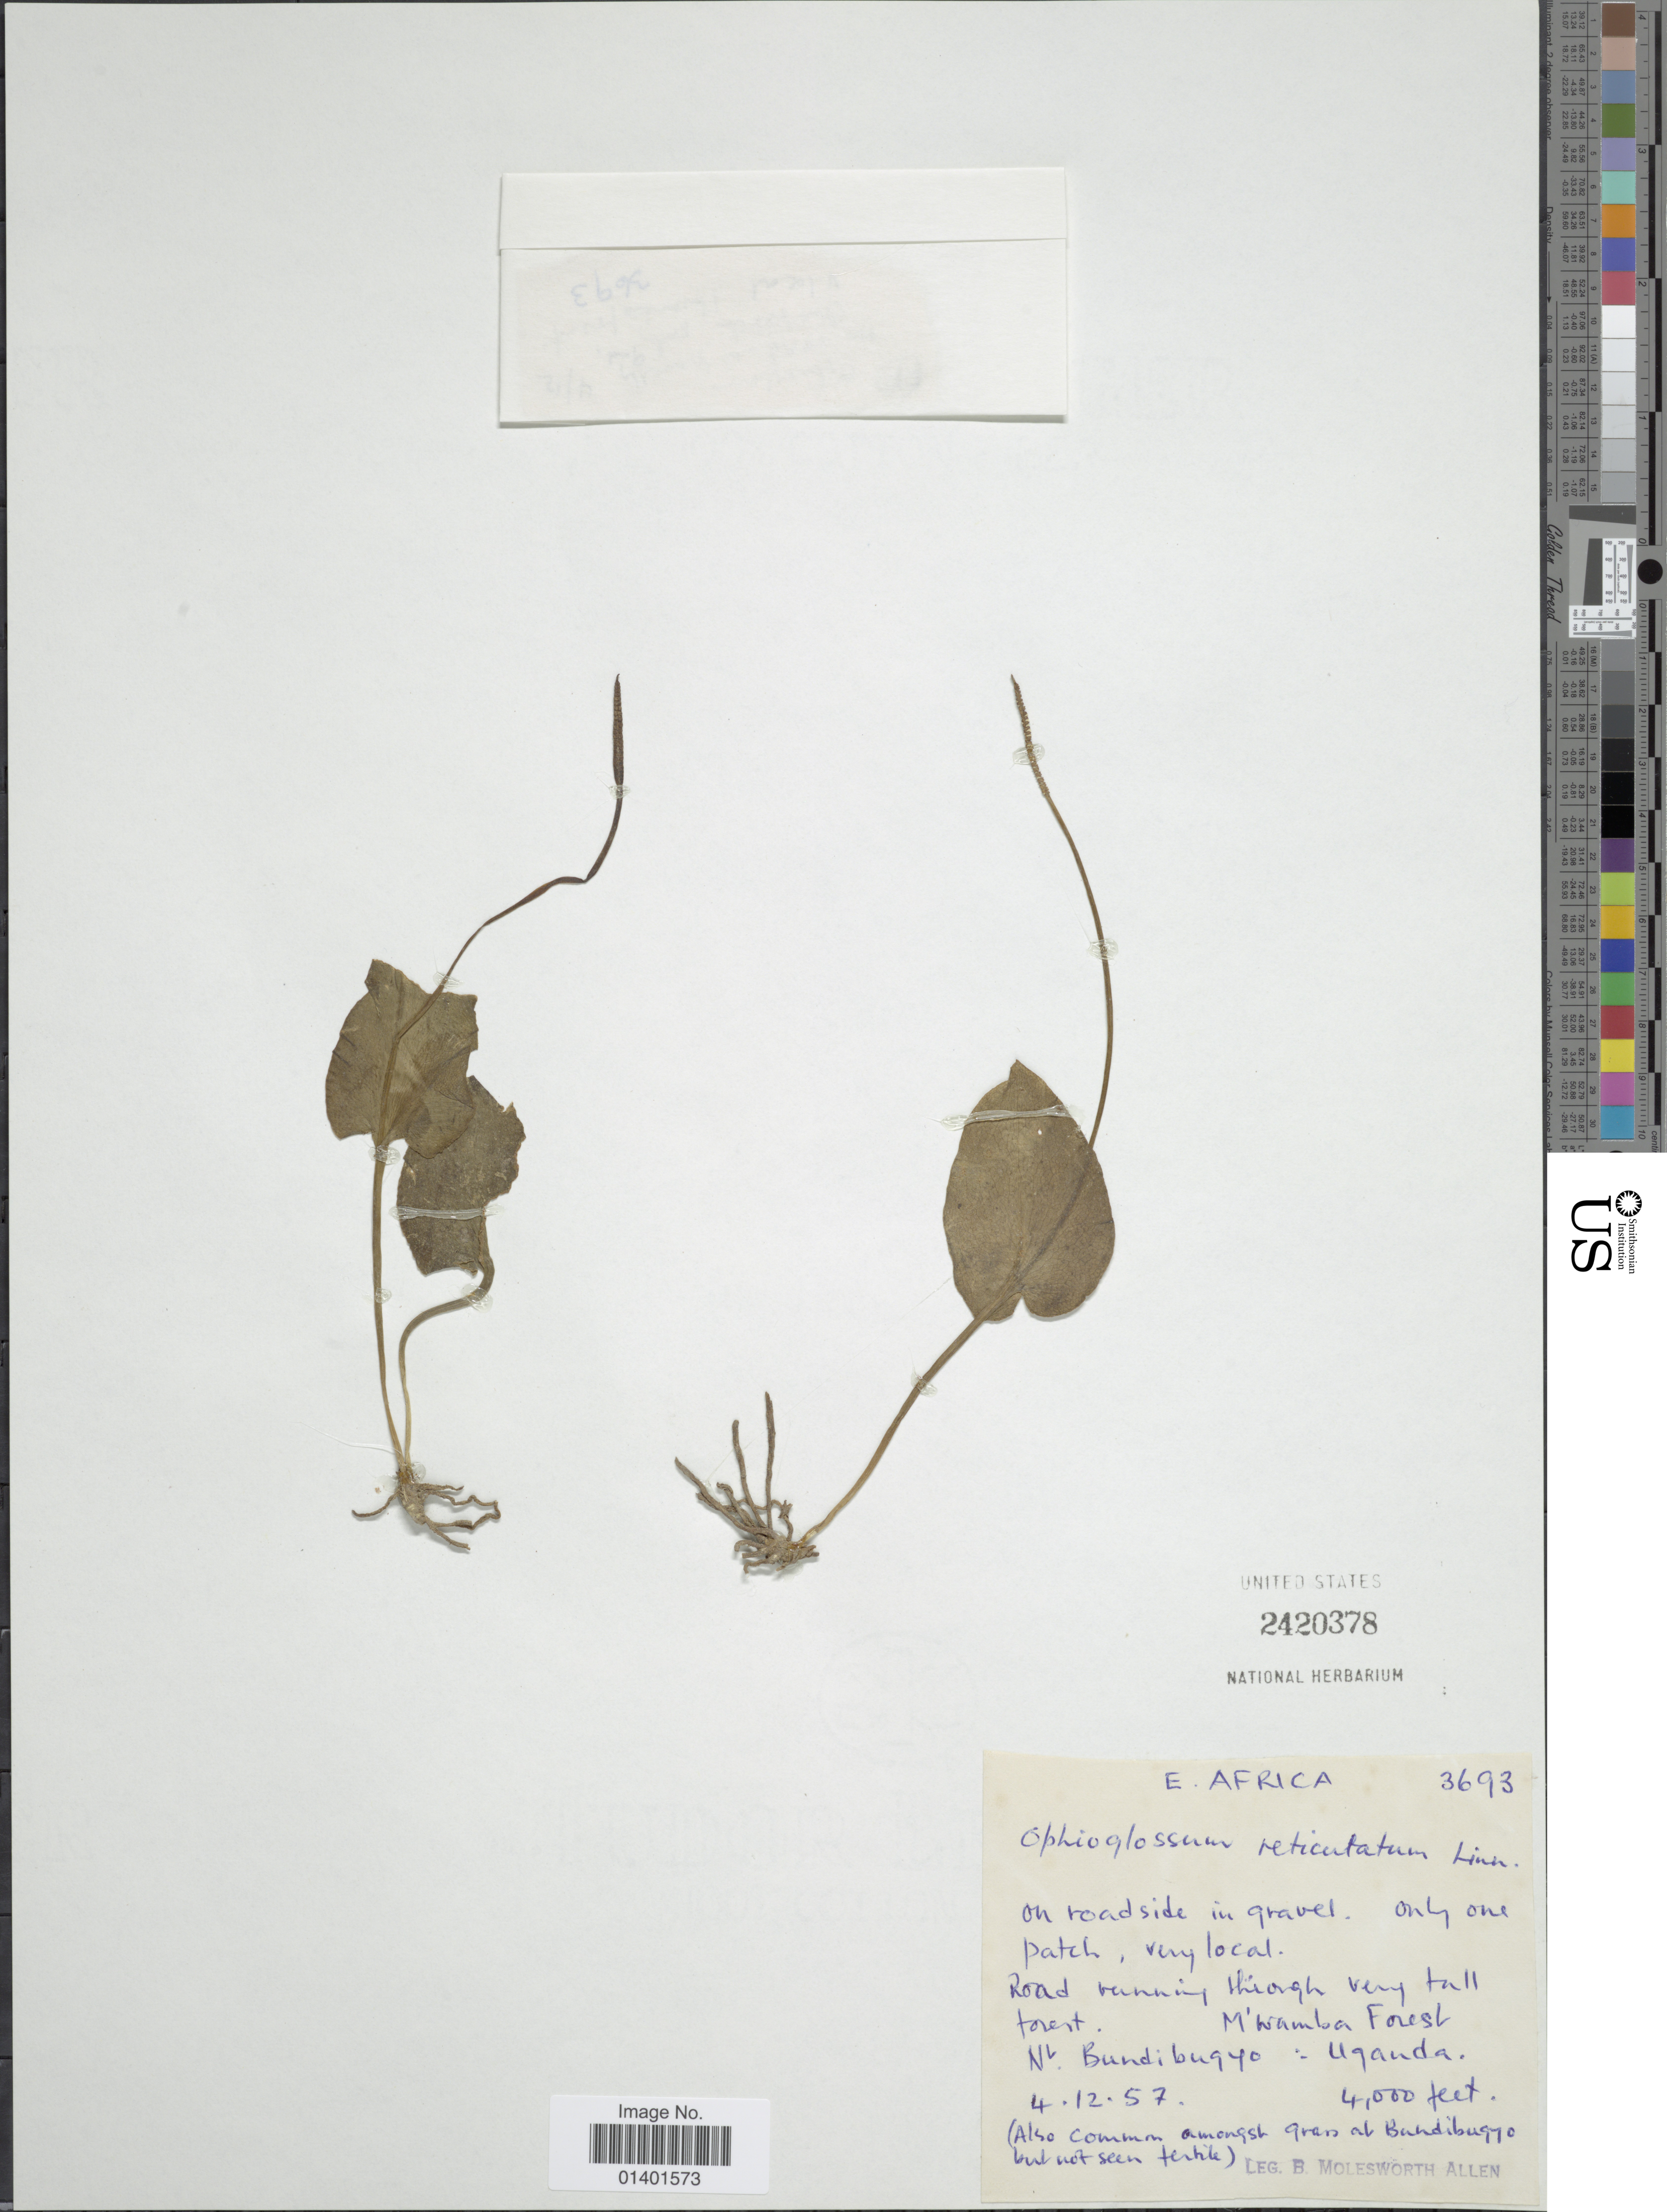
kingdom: Plantae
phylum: Tracheophyta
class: Polypodiopsida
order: Ophioglossales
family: Ophioglossaceae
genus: Ophioglossum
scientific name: Ophioglossum reticulatum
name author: L.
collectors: B. E. G. Molesworth-Allen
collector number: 3693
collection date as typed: Transcribed d/m/y: 4/12/57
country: Uganda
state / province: Western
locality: Mwamba forest, Nr.(near) Bundibugyo, E. Africa.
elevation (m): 1219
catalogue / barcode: US 2420378